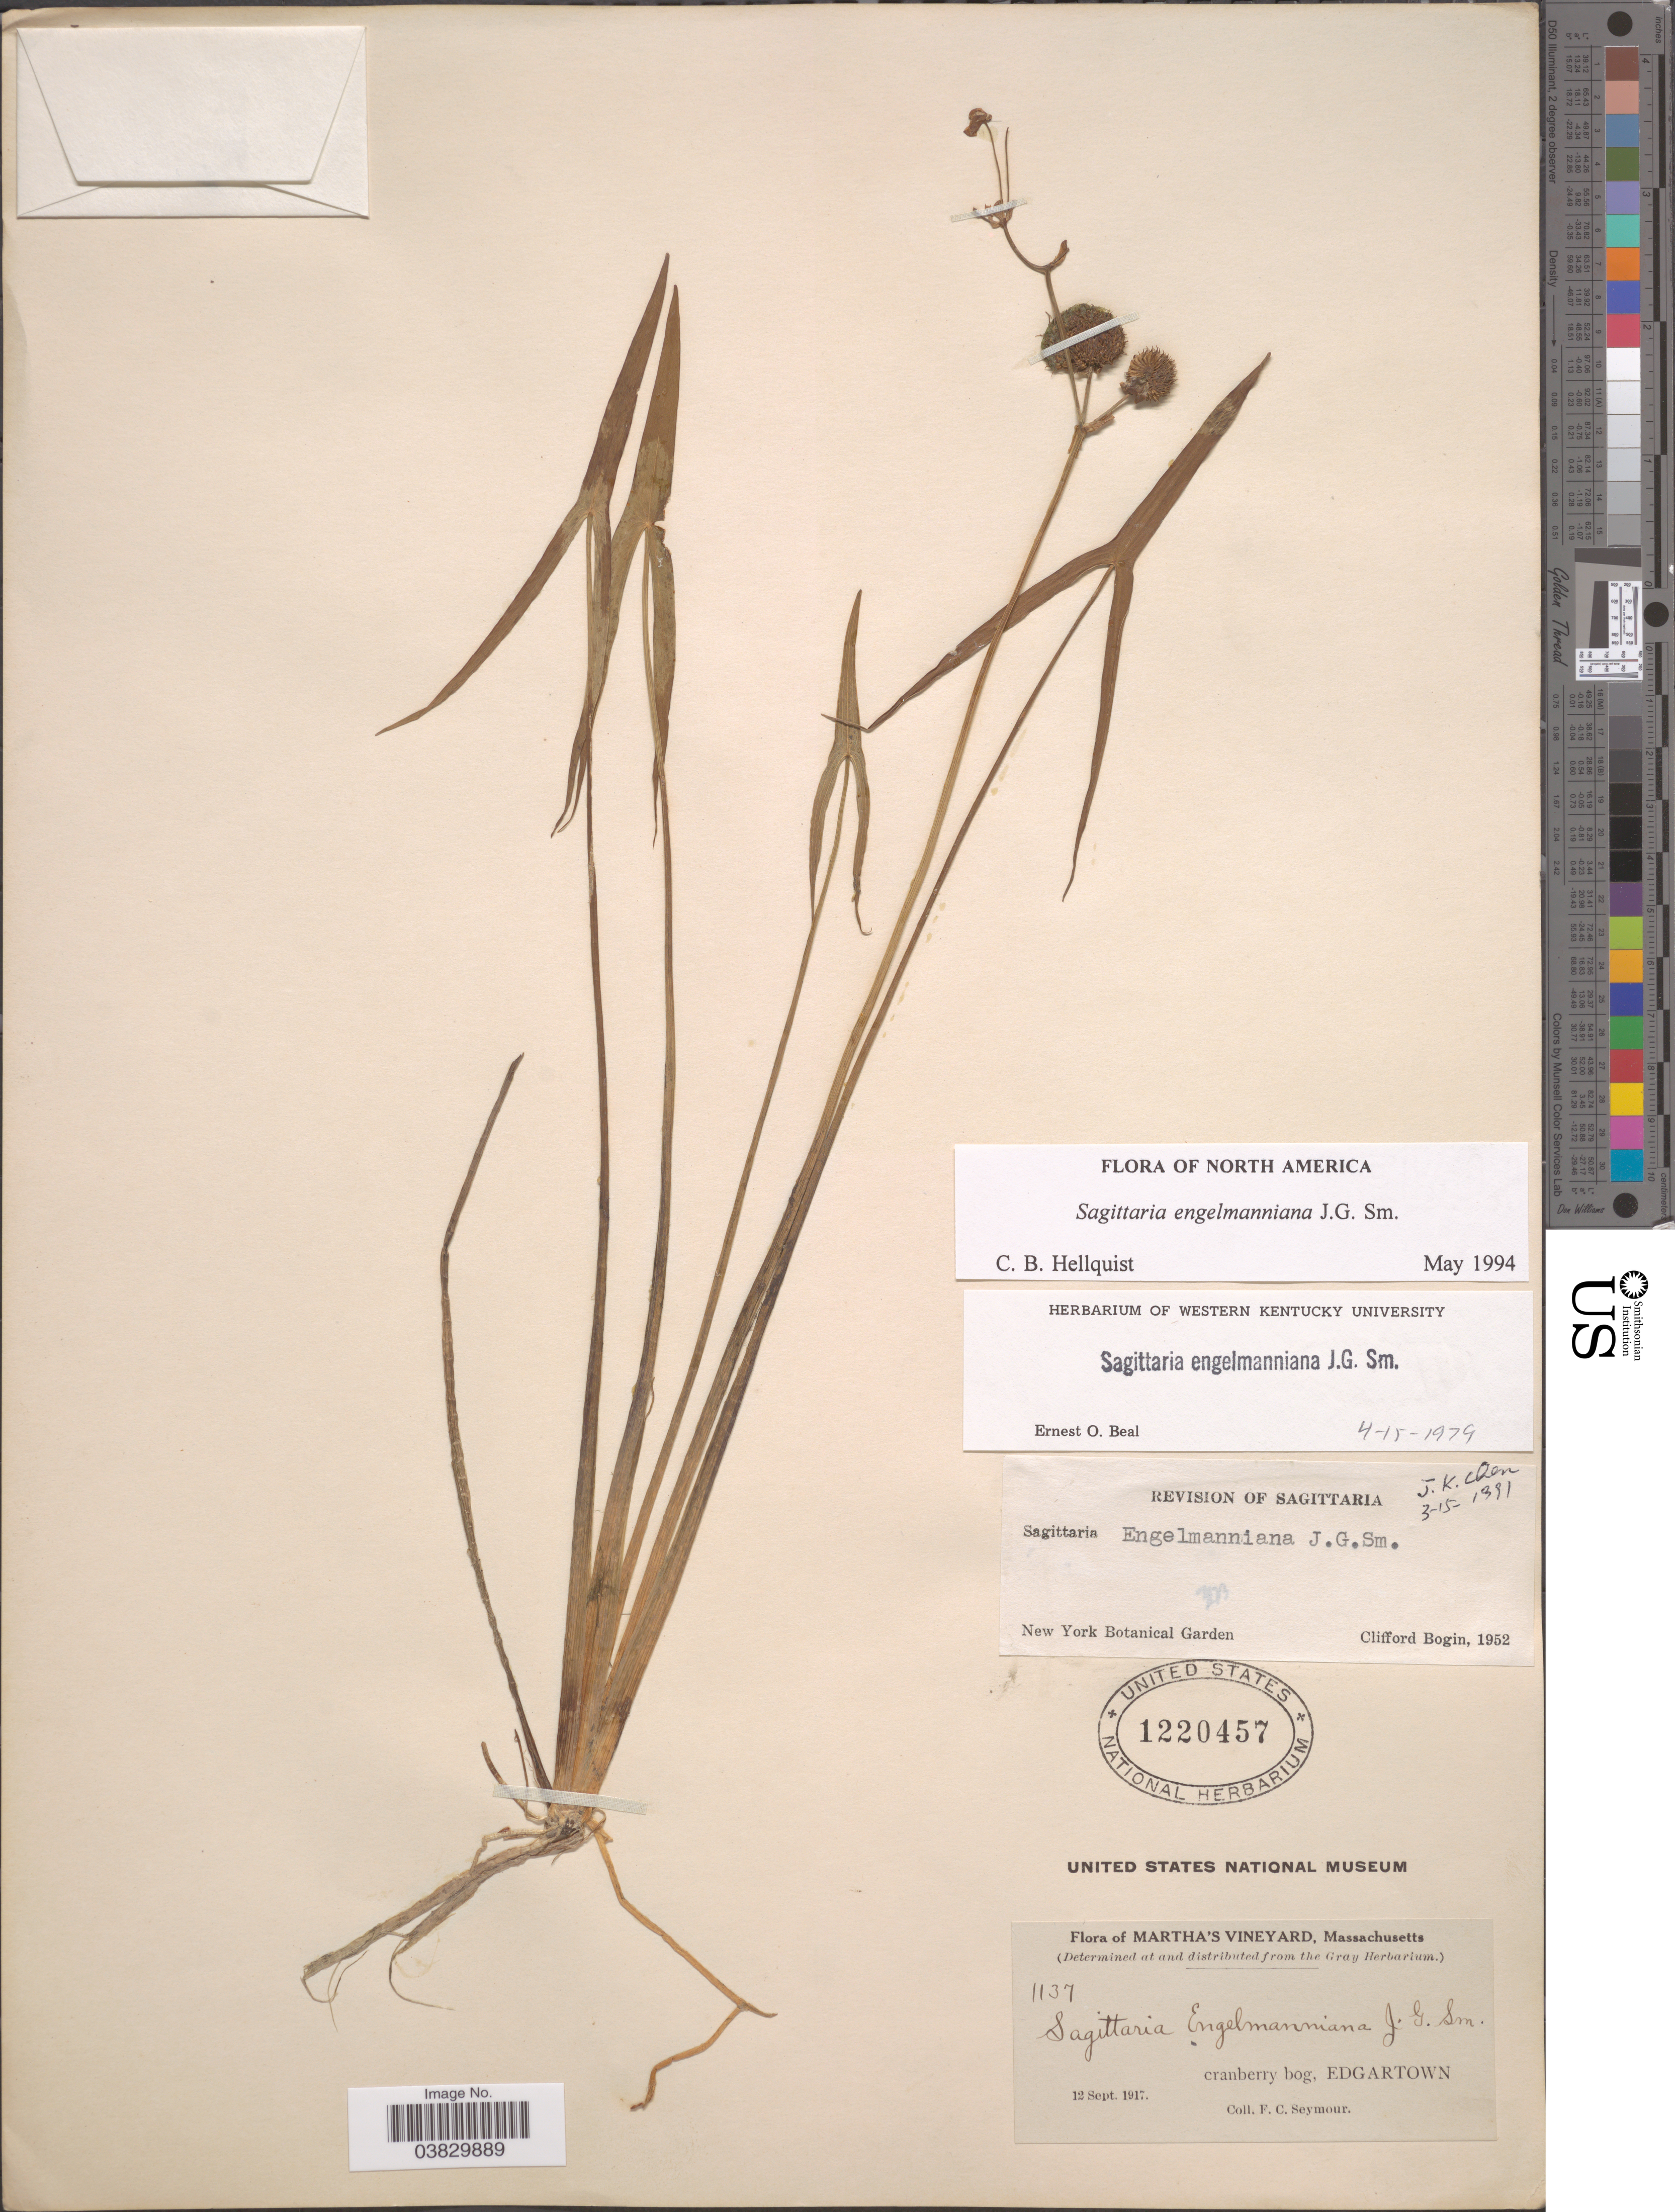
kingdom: Plantae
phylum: Tracheophyta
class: Liliopsida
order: Alismatales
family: Alismataceae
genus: Sagittaria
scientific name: Sagittaria engelmanniana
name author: J.G. Sm.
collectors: F. C. Seymour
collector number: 1137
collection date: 1917-09-12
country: United States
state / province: Massachusetts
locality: Martha's Vineyard. Cranberry bog, Edgartown.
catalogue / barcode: US 1220457